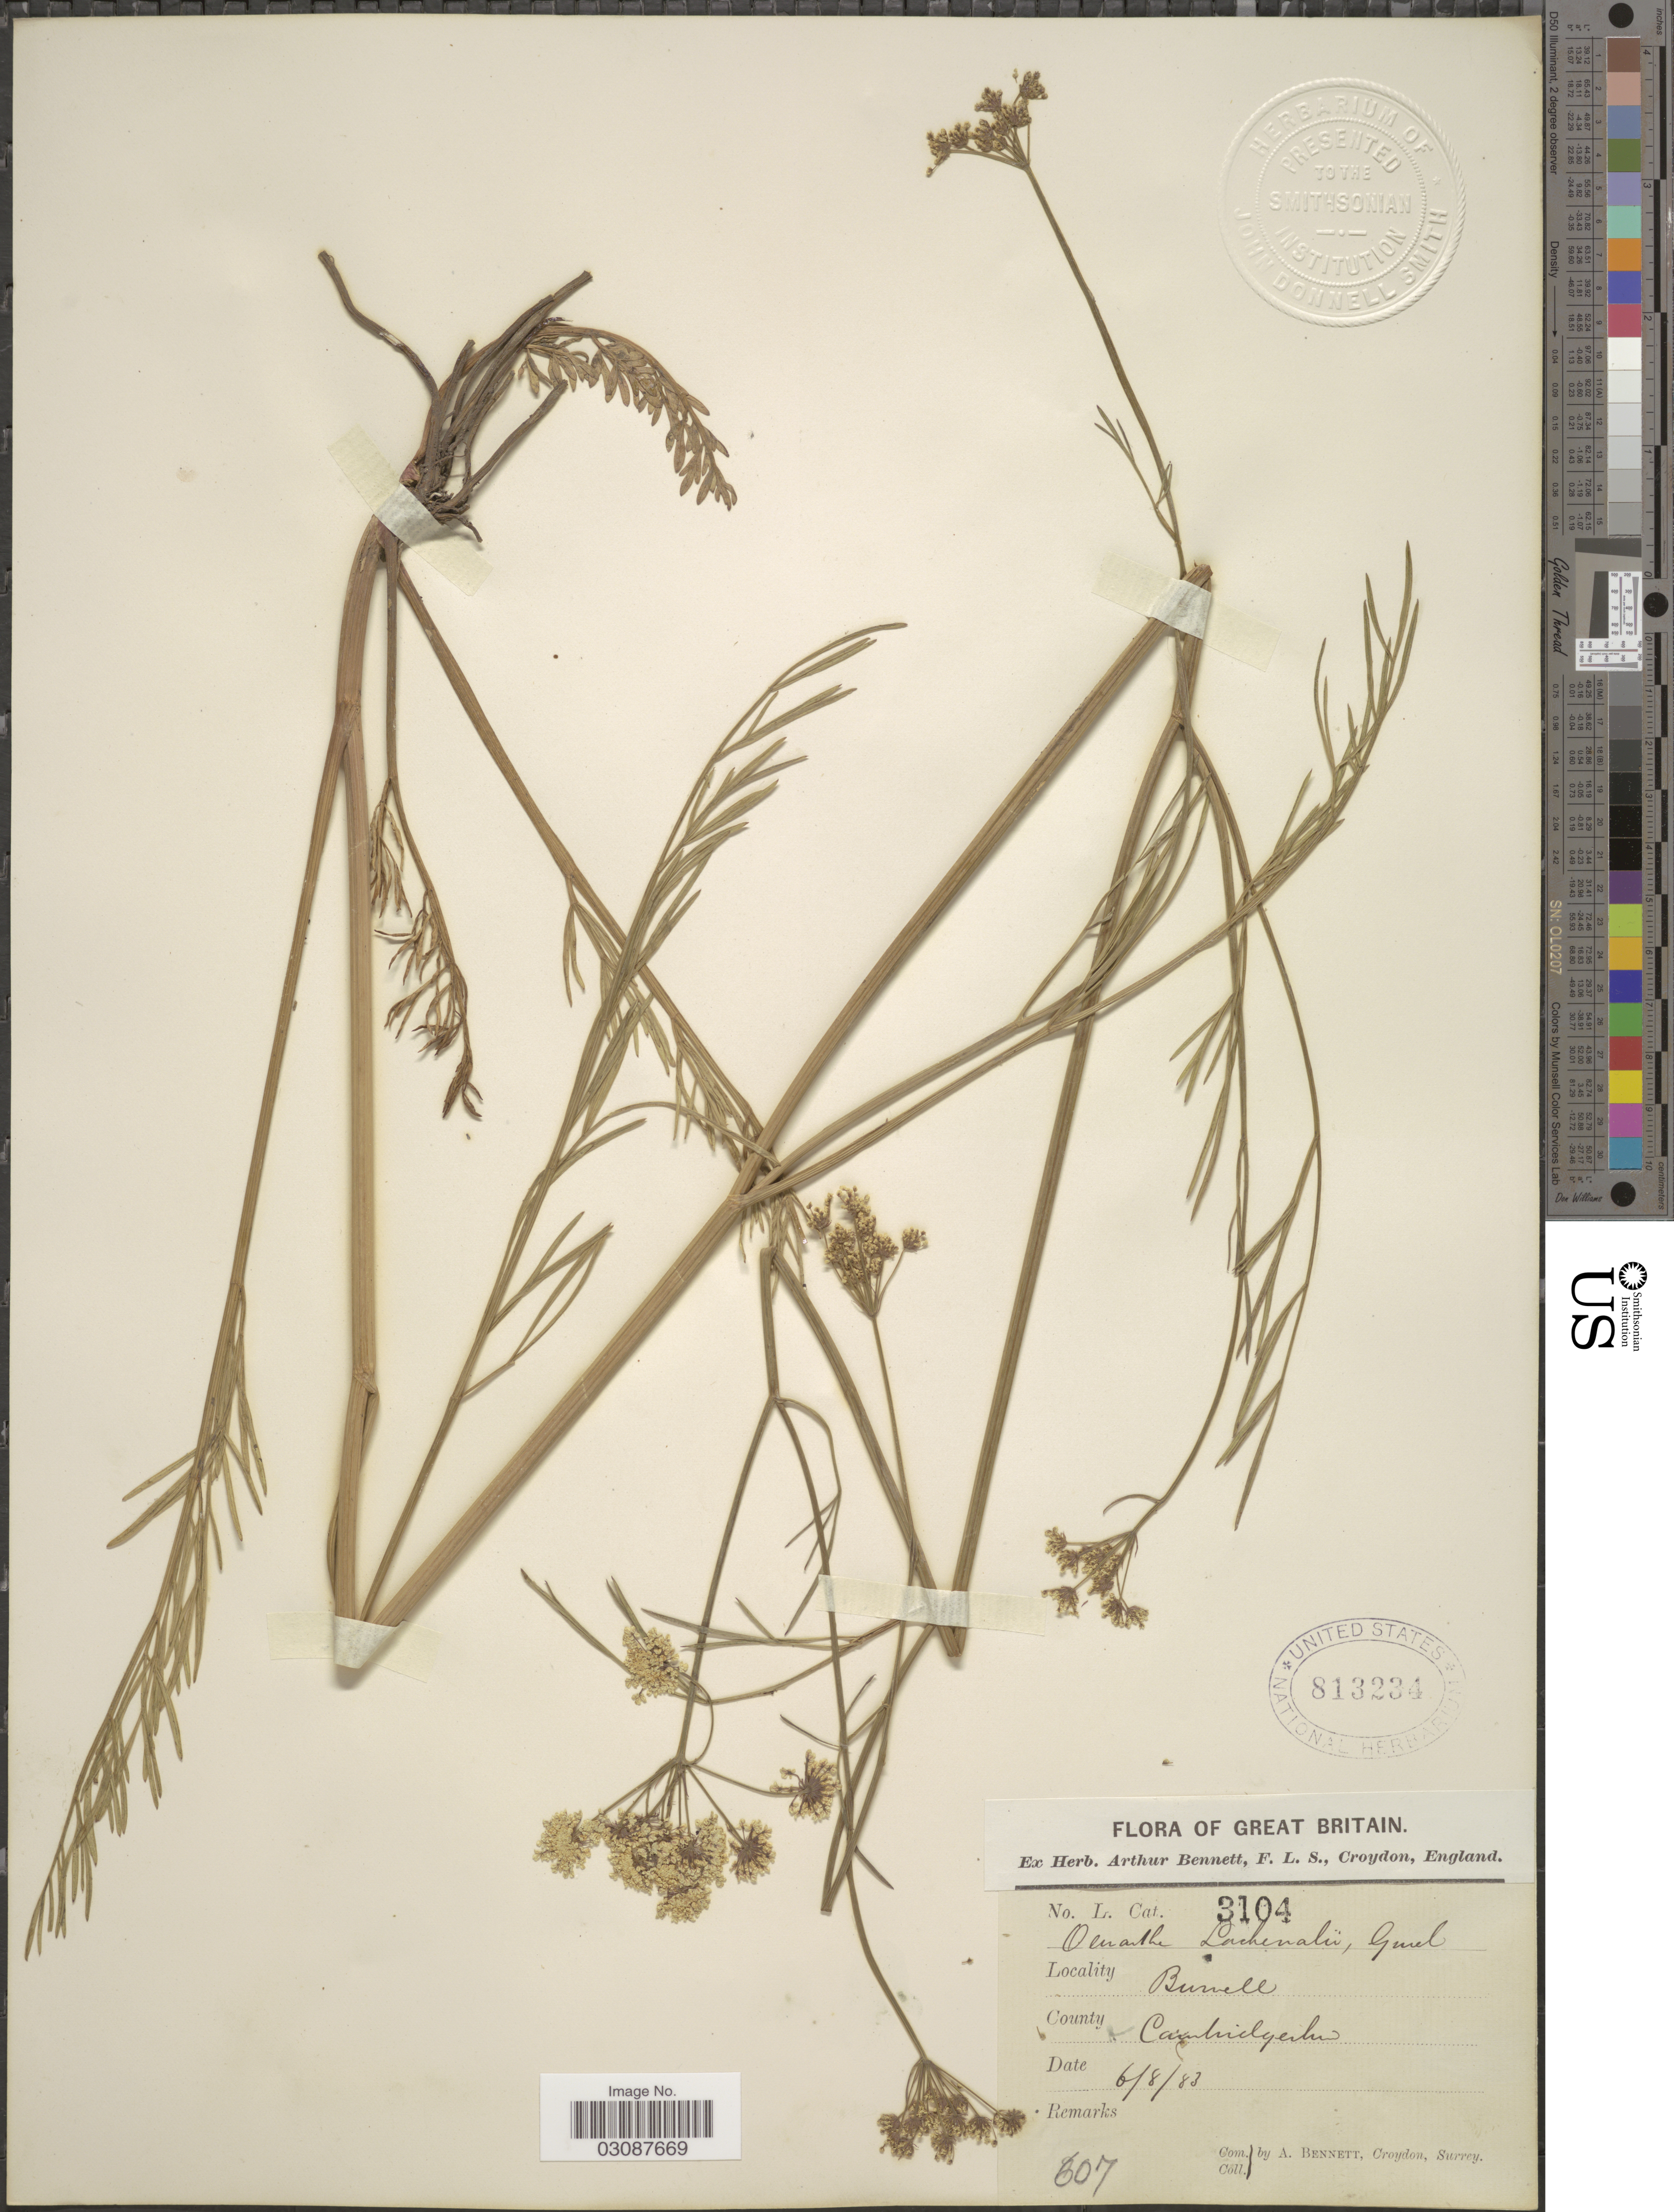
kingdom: Plantae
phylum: Tracheophyta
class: Magnoliopsida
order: Apiales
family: Apiaceae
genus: Oenanthe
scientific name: Oenanthe lachenalii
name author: C.C. Gmel.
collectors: A. Bennett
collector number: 3104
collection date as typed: Transcribed d/m/y: 6/8/83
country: United Kingdom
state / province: England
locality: Burwell, County Cambridgeshire.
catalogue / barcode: US 813234